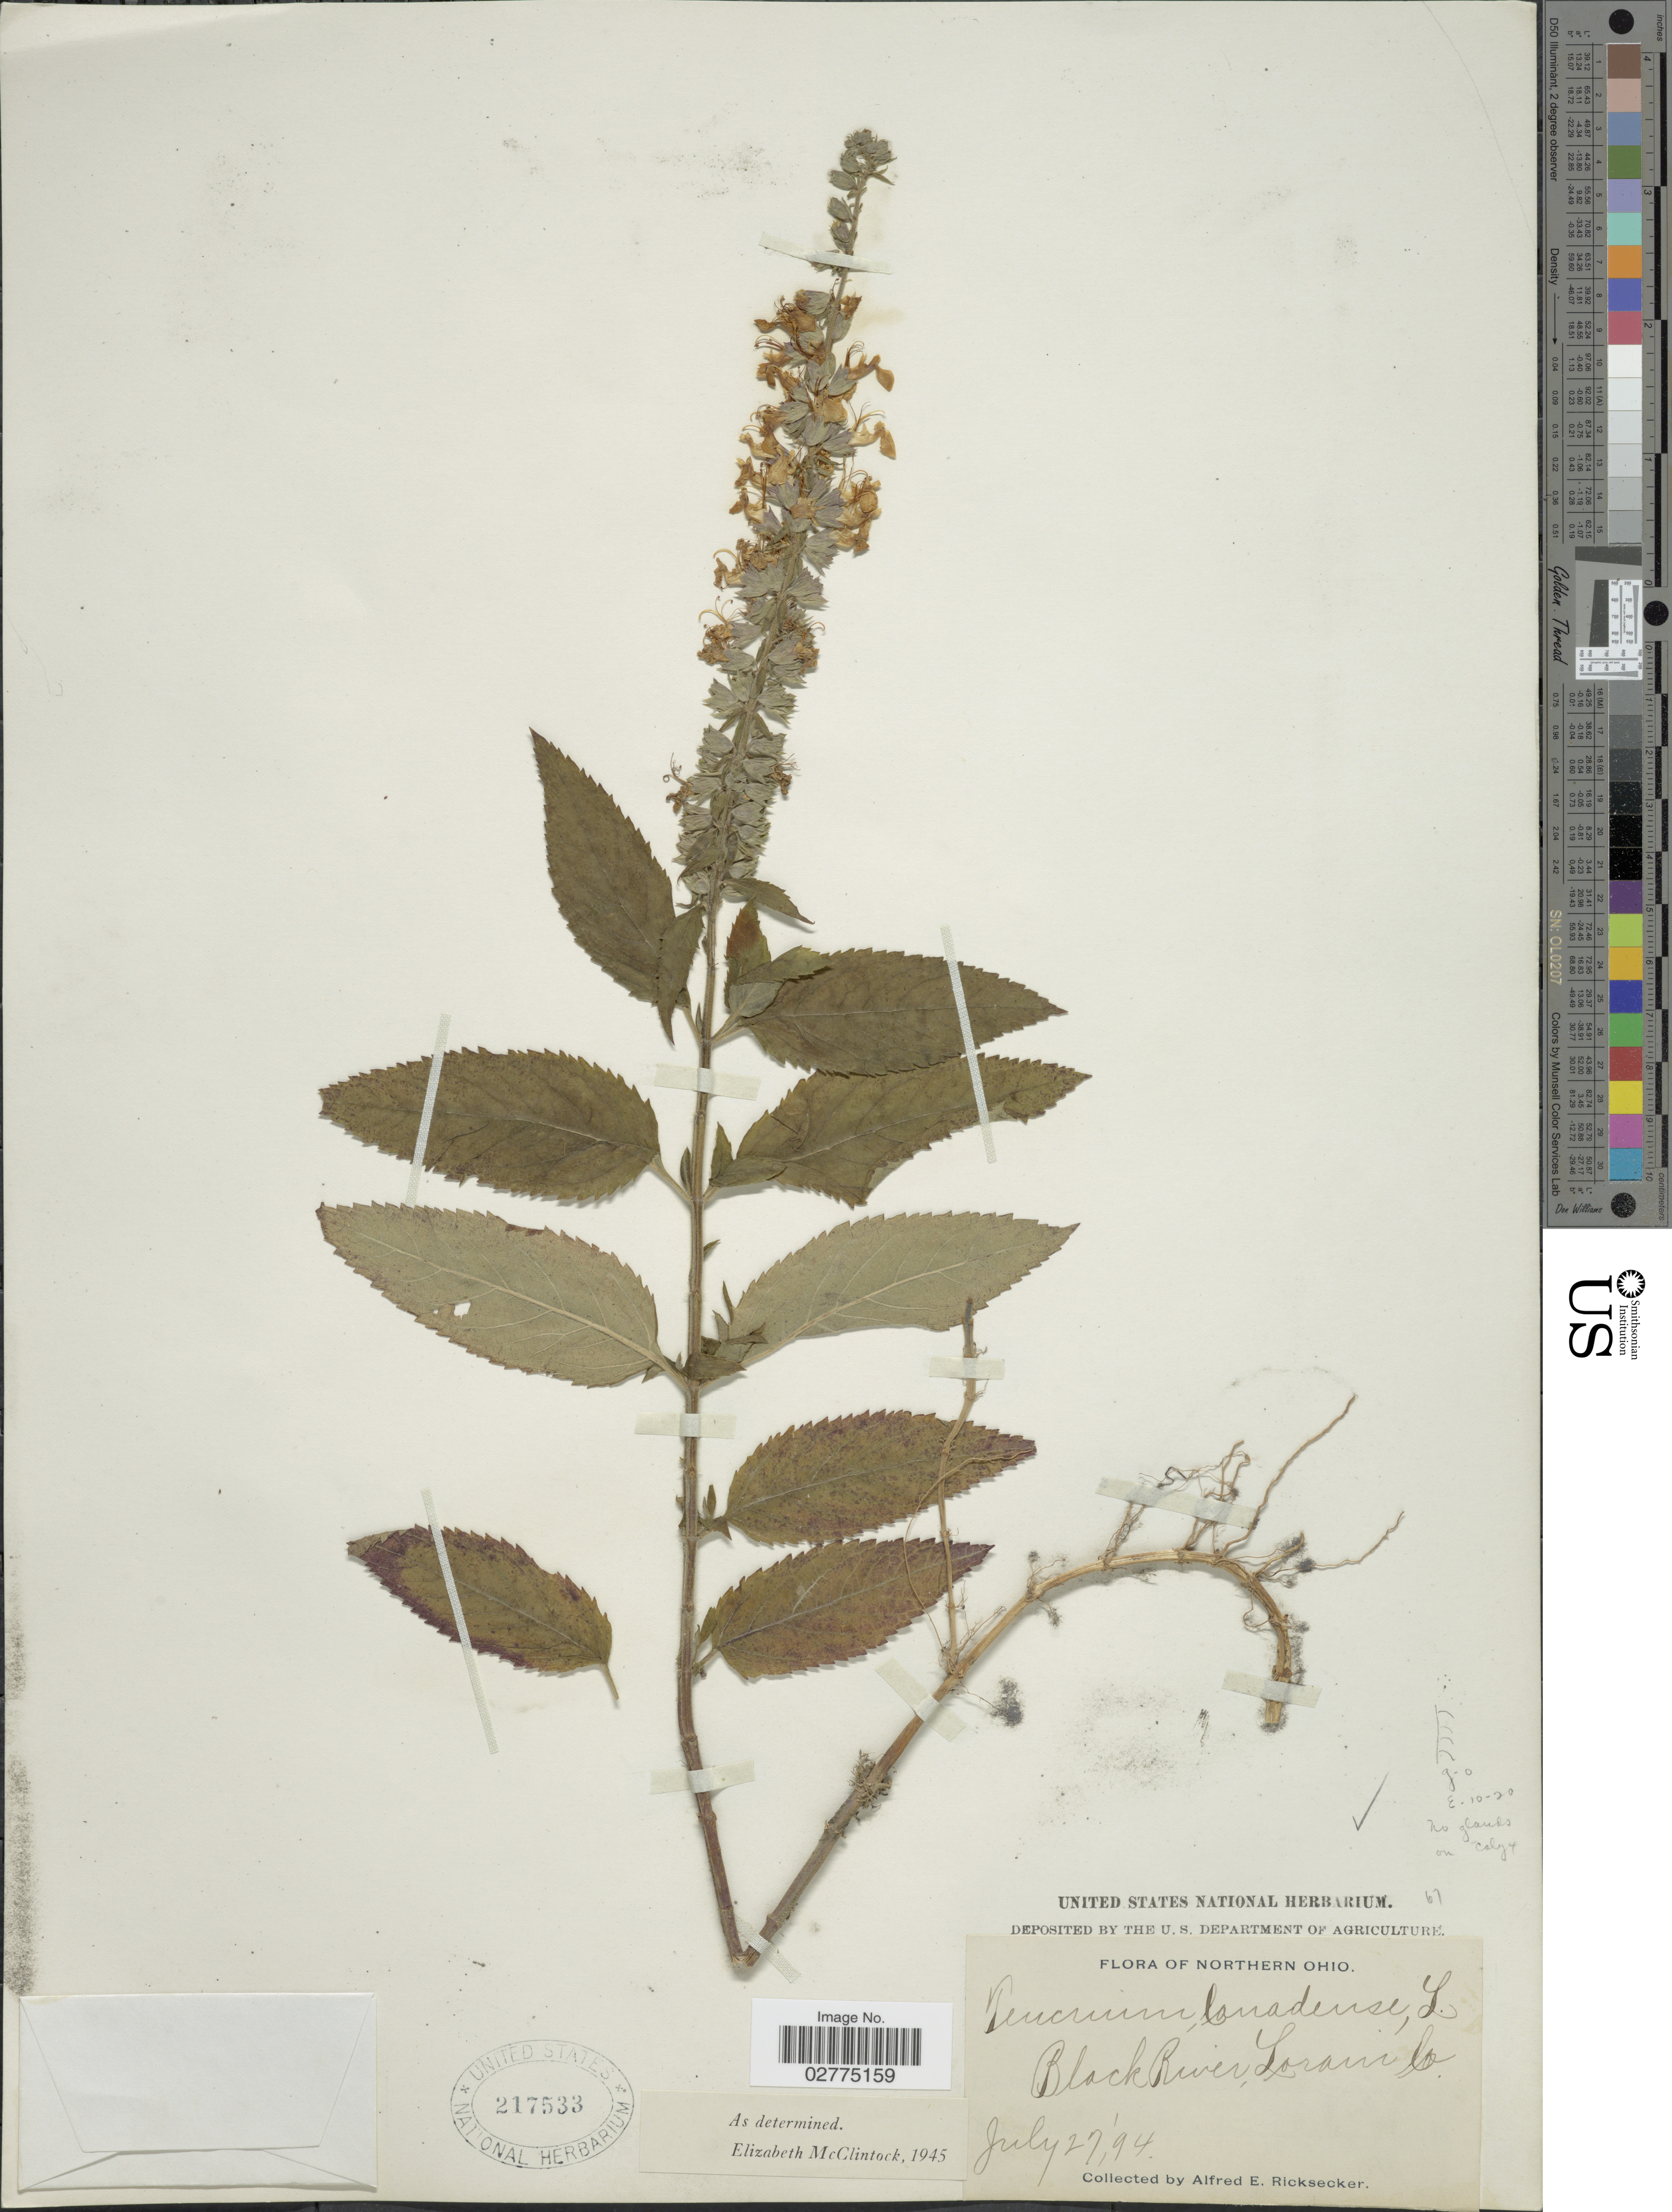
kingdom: Plantae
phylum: Tracheophyta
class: Magnoliopsida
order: Lamiales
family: Lamiaceae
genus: Teucrium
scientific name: Teucrium canadense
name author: L.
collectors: A. E. Ricksecker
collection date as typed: Transcribed d/m/y: 27/7/94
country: United States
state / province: Ohio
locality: Northern Ohio, Black River, Lorain Co.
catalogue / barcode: US 217533